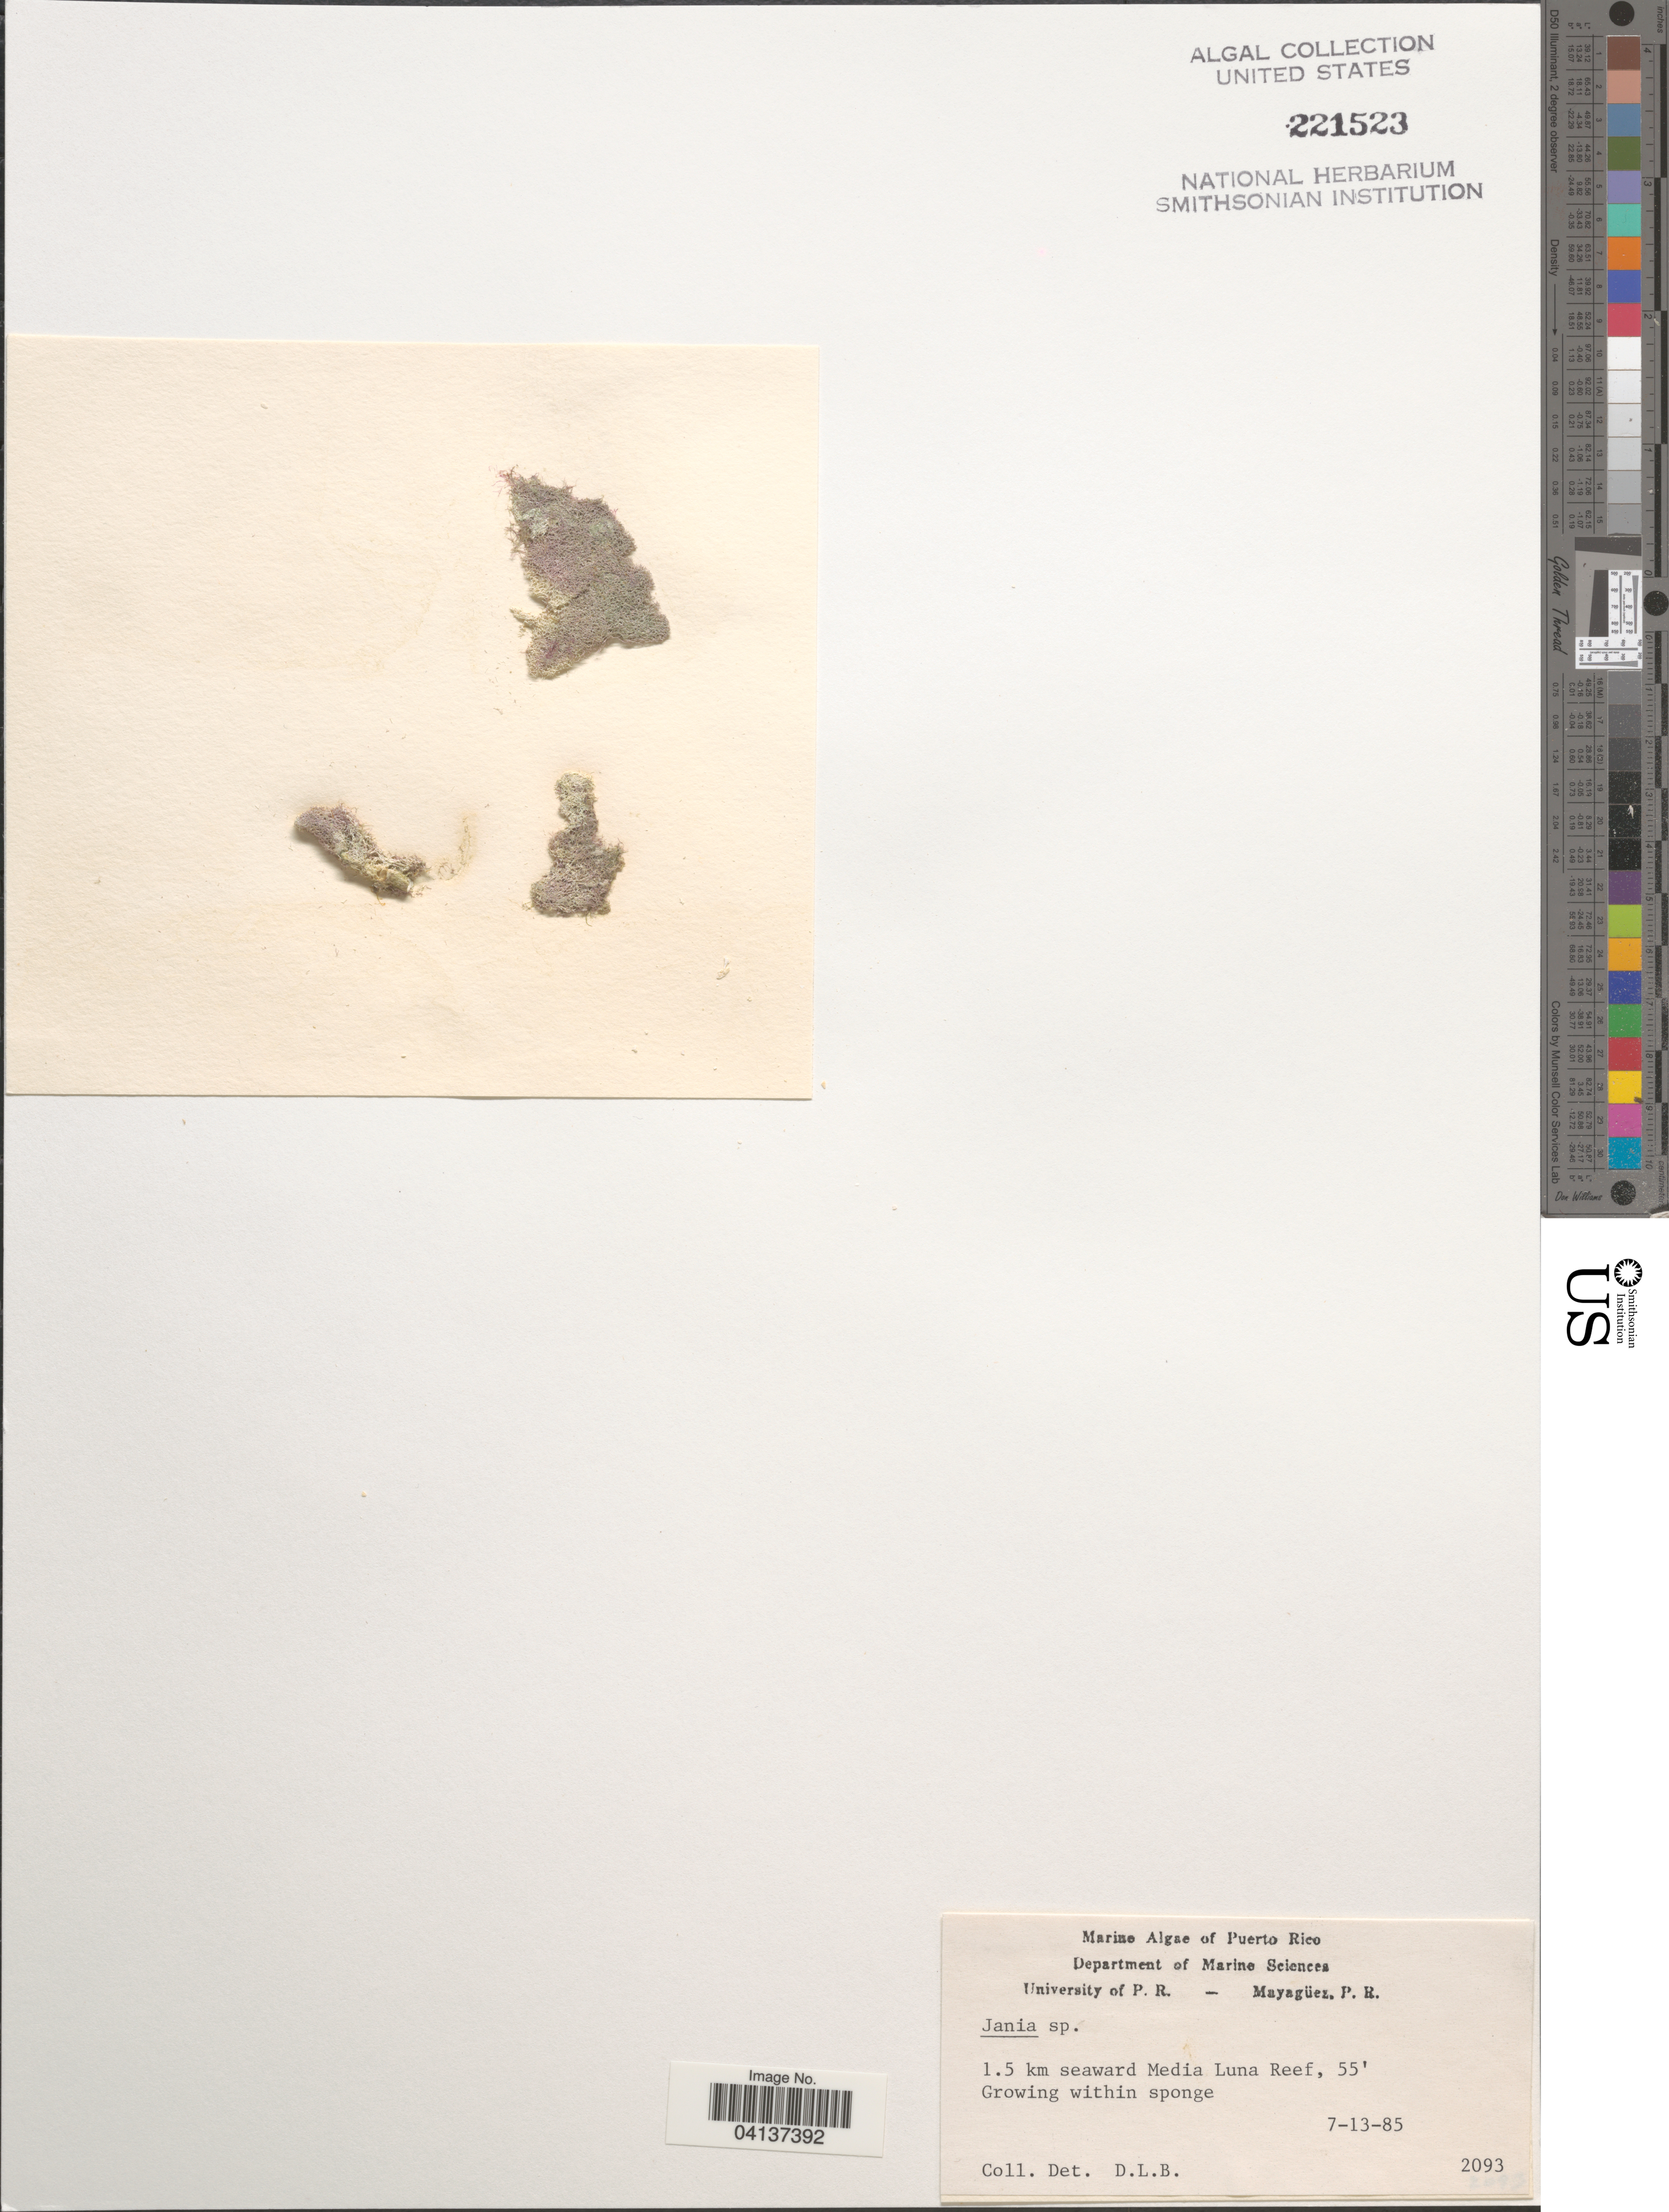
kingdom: Plantae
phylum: Rhodophyta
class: Florideophyceae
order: Corallinales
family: Corallinaceae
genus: Jania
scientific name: Jania sp.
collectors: D. L. B.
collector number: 2093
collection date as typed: Transcribed d/m/y: 13/7/85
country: Puerto Rico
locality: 1.5 km seaward Media Luna Reef.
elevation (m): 17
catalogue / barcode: US 221523